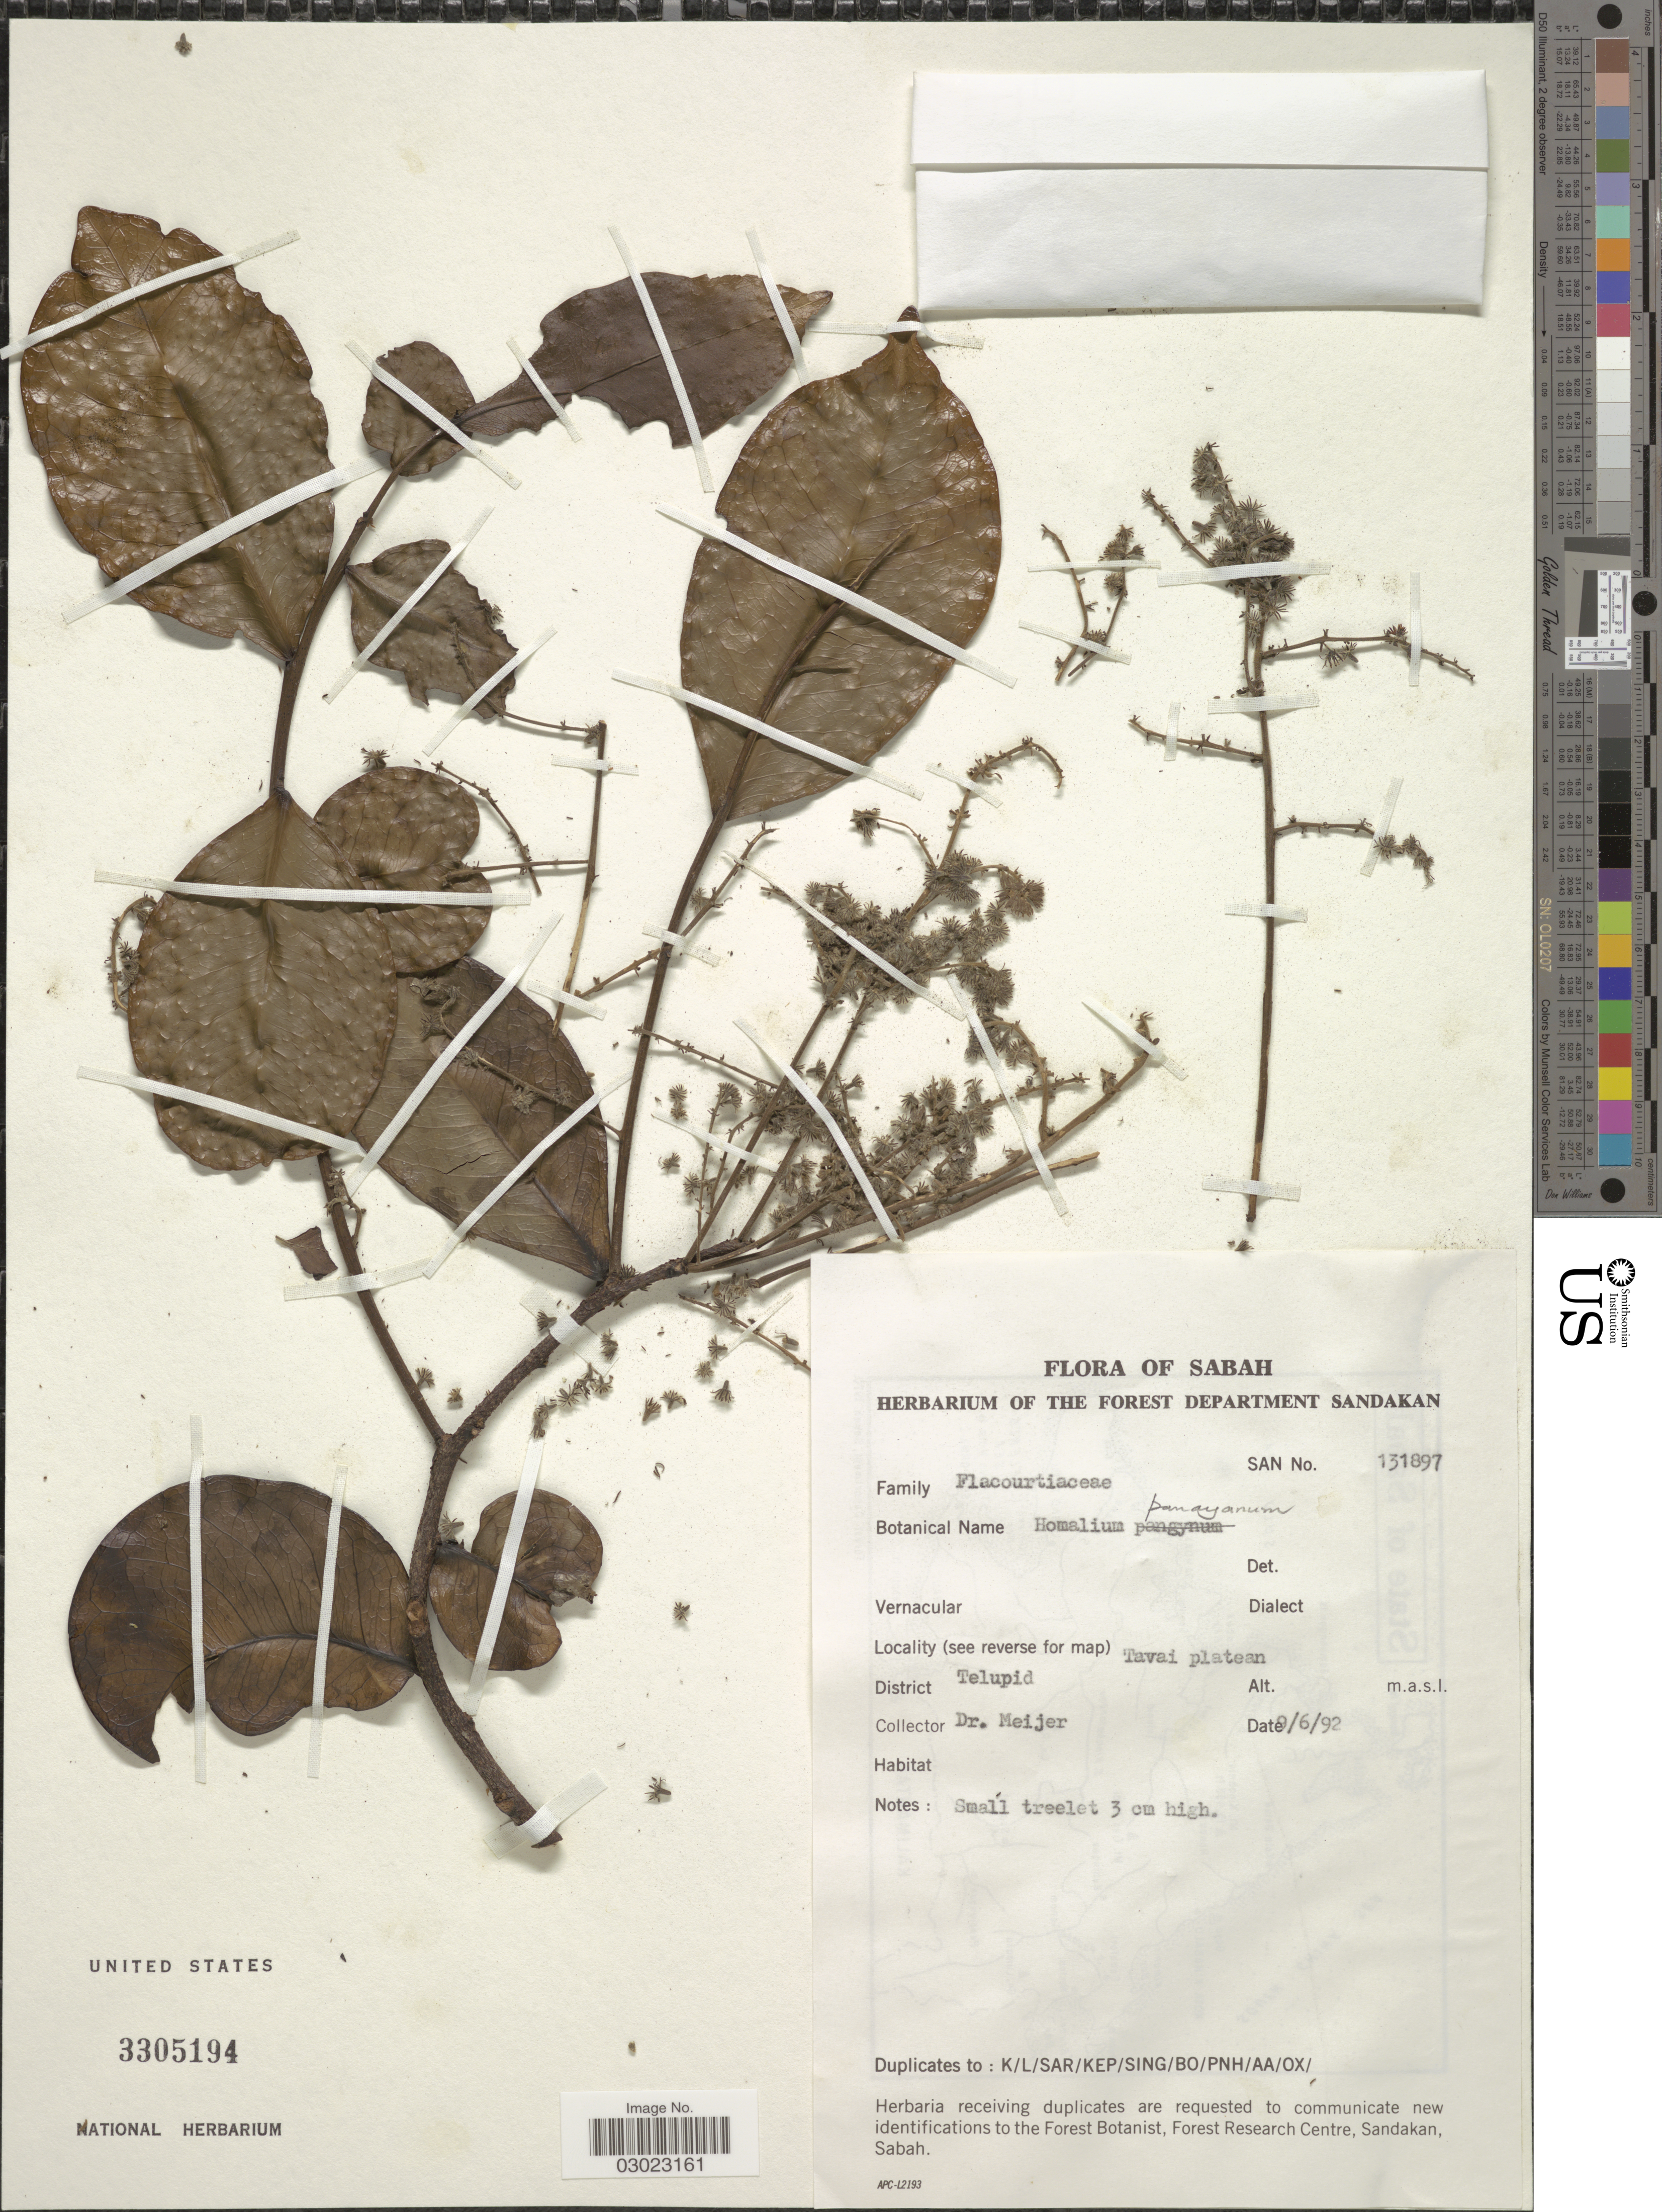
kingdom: Plantae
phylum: Tracheophyta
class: Magnoliopsida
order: Malpighiales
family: Salicaceae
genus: Homalium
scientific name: Homalium panayanum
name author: Fern.-Vill.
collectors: -- Meijer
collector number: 131897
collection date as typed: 9/6/92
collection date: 1992-06-09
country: Malaysia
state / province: Sabah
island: Borneo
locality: Tavai plateau. District Telupid.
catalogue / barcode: US 3305194